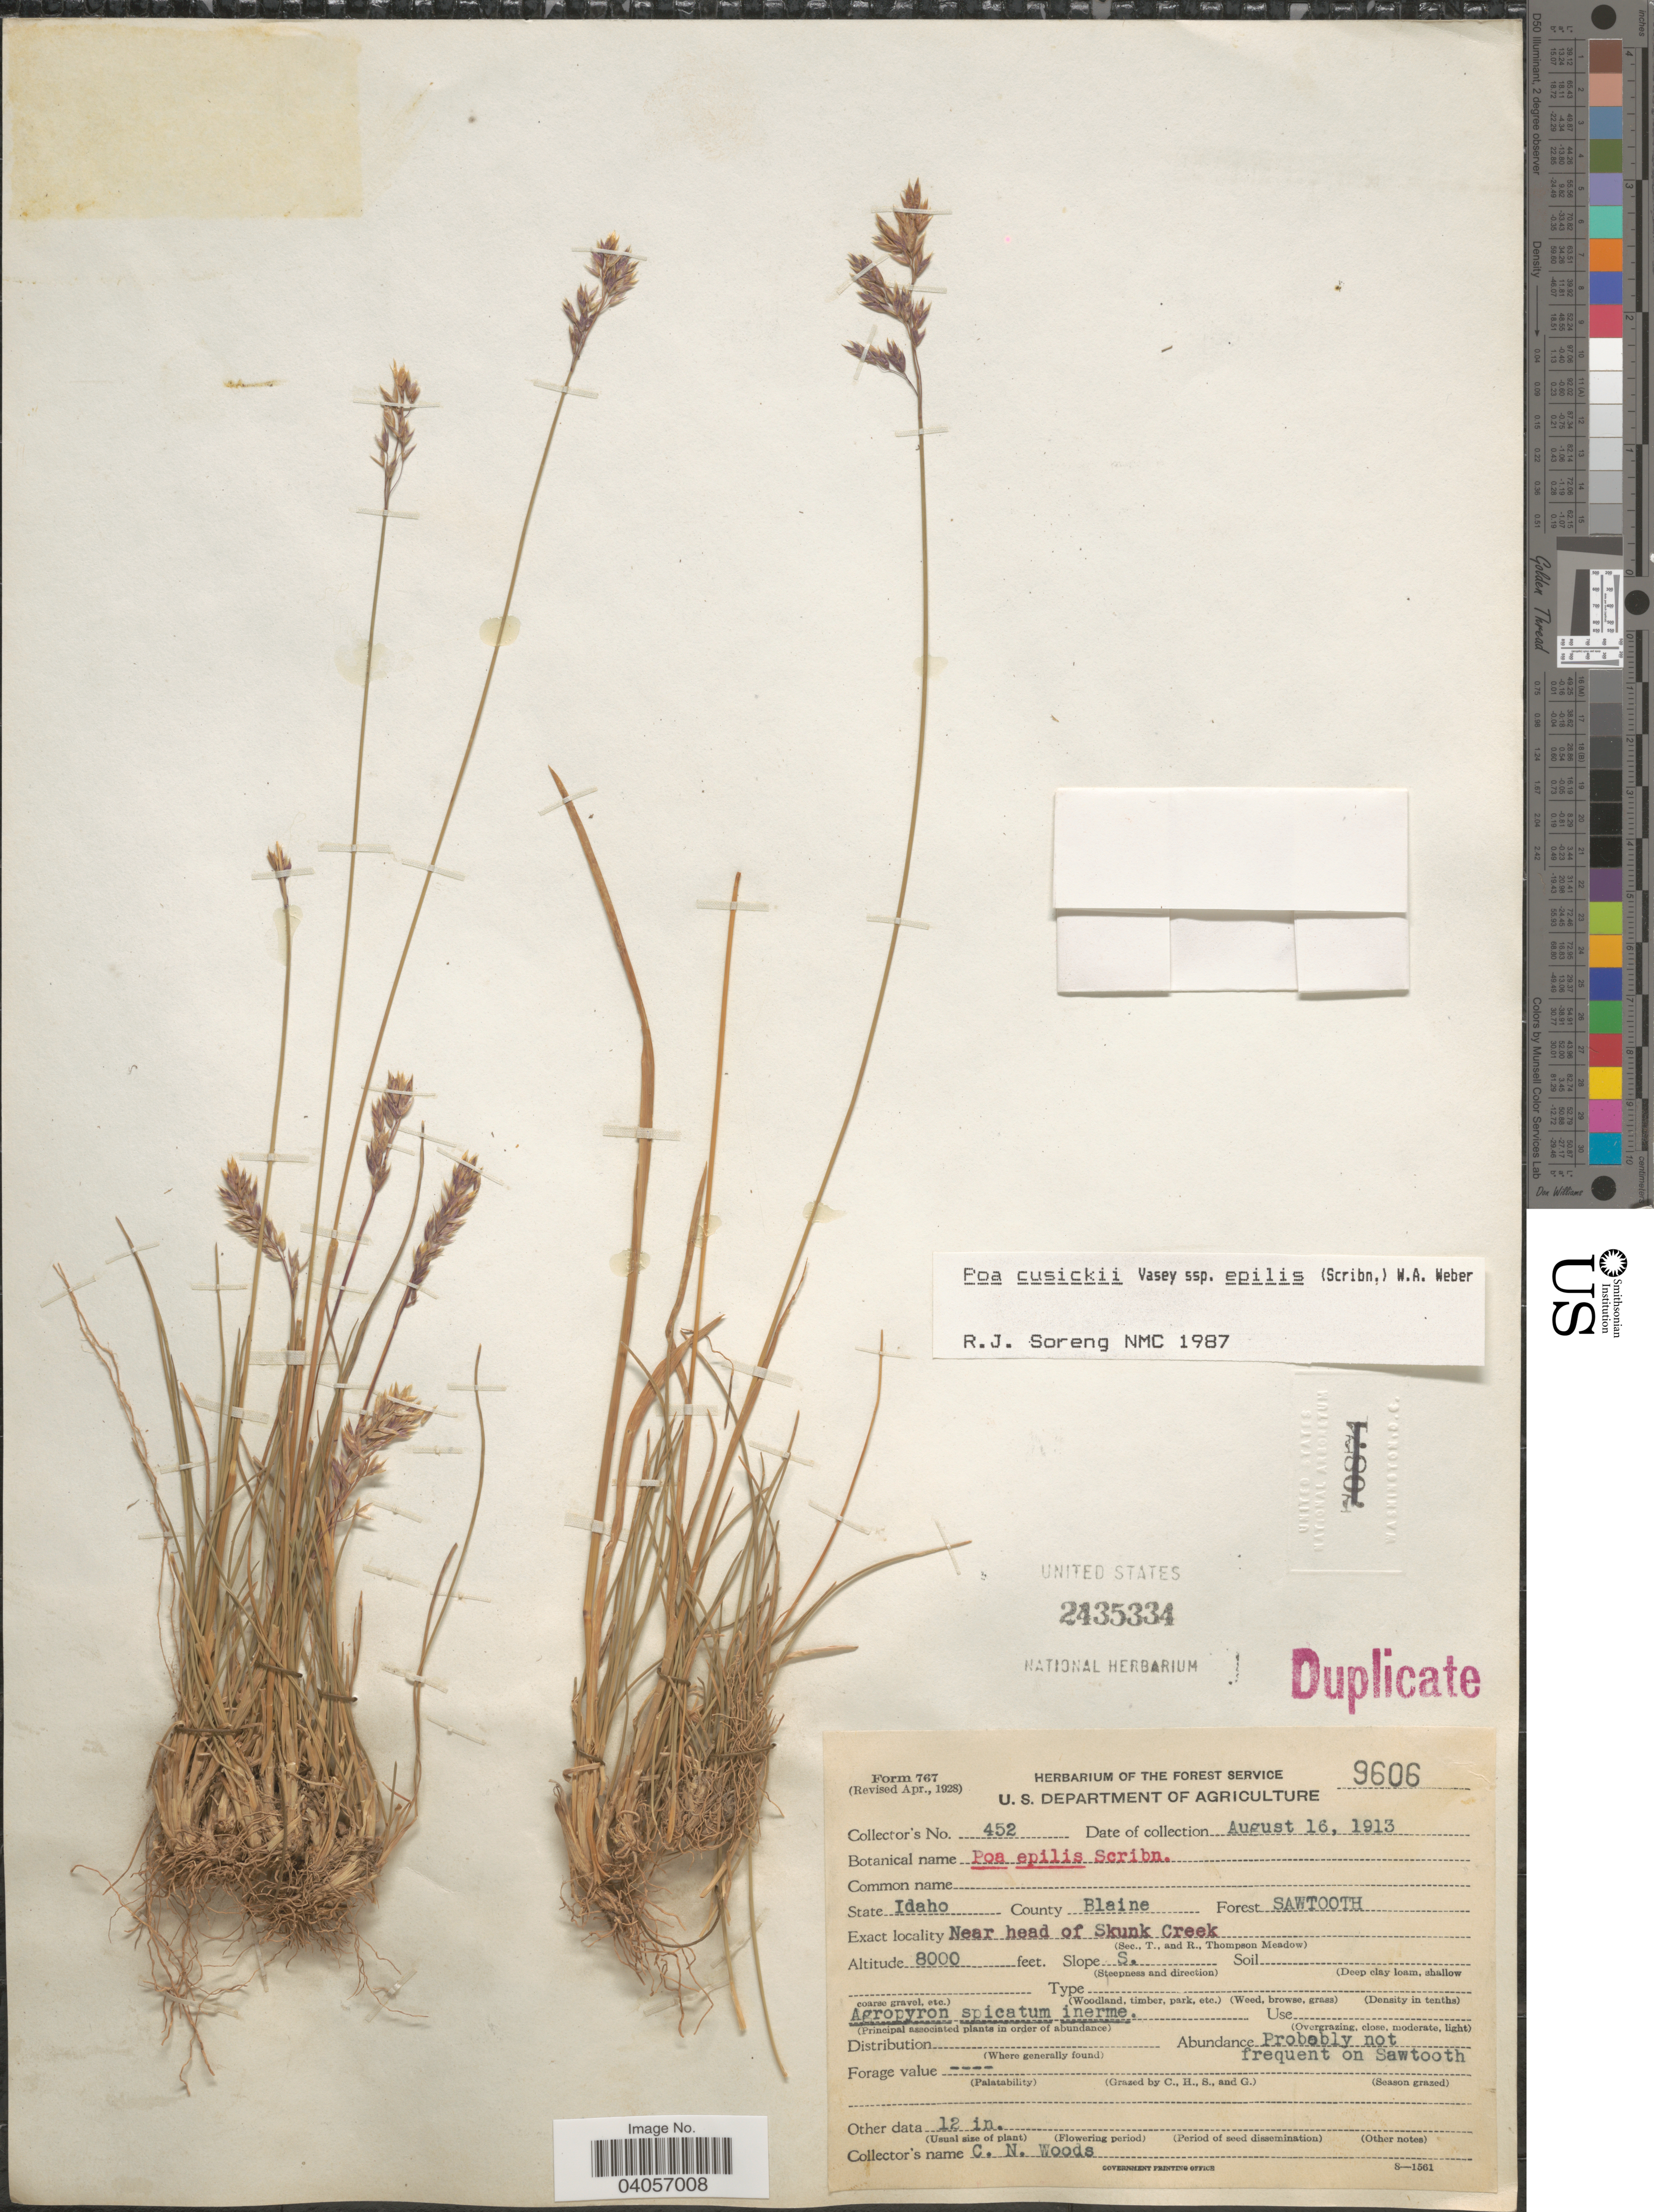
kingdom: Plantae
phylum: Tracheophyta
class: Liliopsida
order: Poales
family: Poaceae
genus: Poa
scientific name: Poa cusickii subsp. epilis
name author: (Scribn.) W.A. Weber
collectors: C. Woods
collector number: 452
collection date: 1913-08-16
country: United States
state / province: Idaho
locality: County Blaine. Near head of Shunk Creek.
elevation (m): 2438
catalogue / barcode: US 2435334